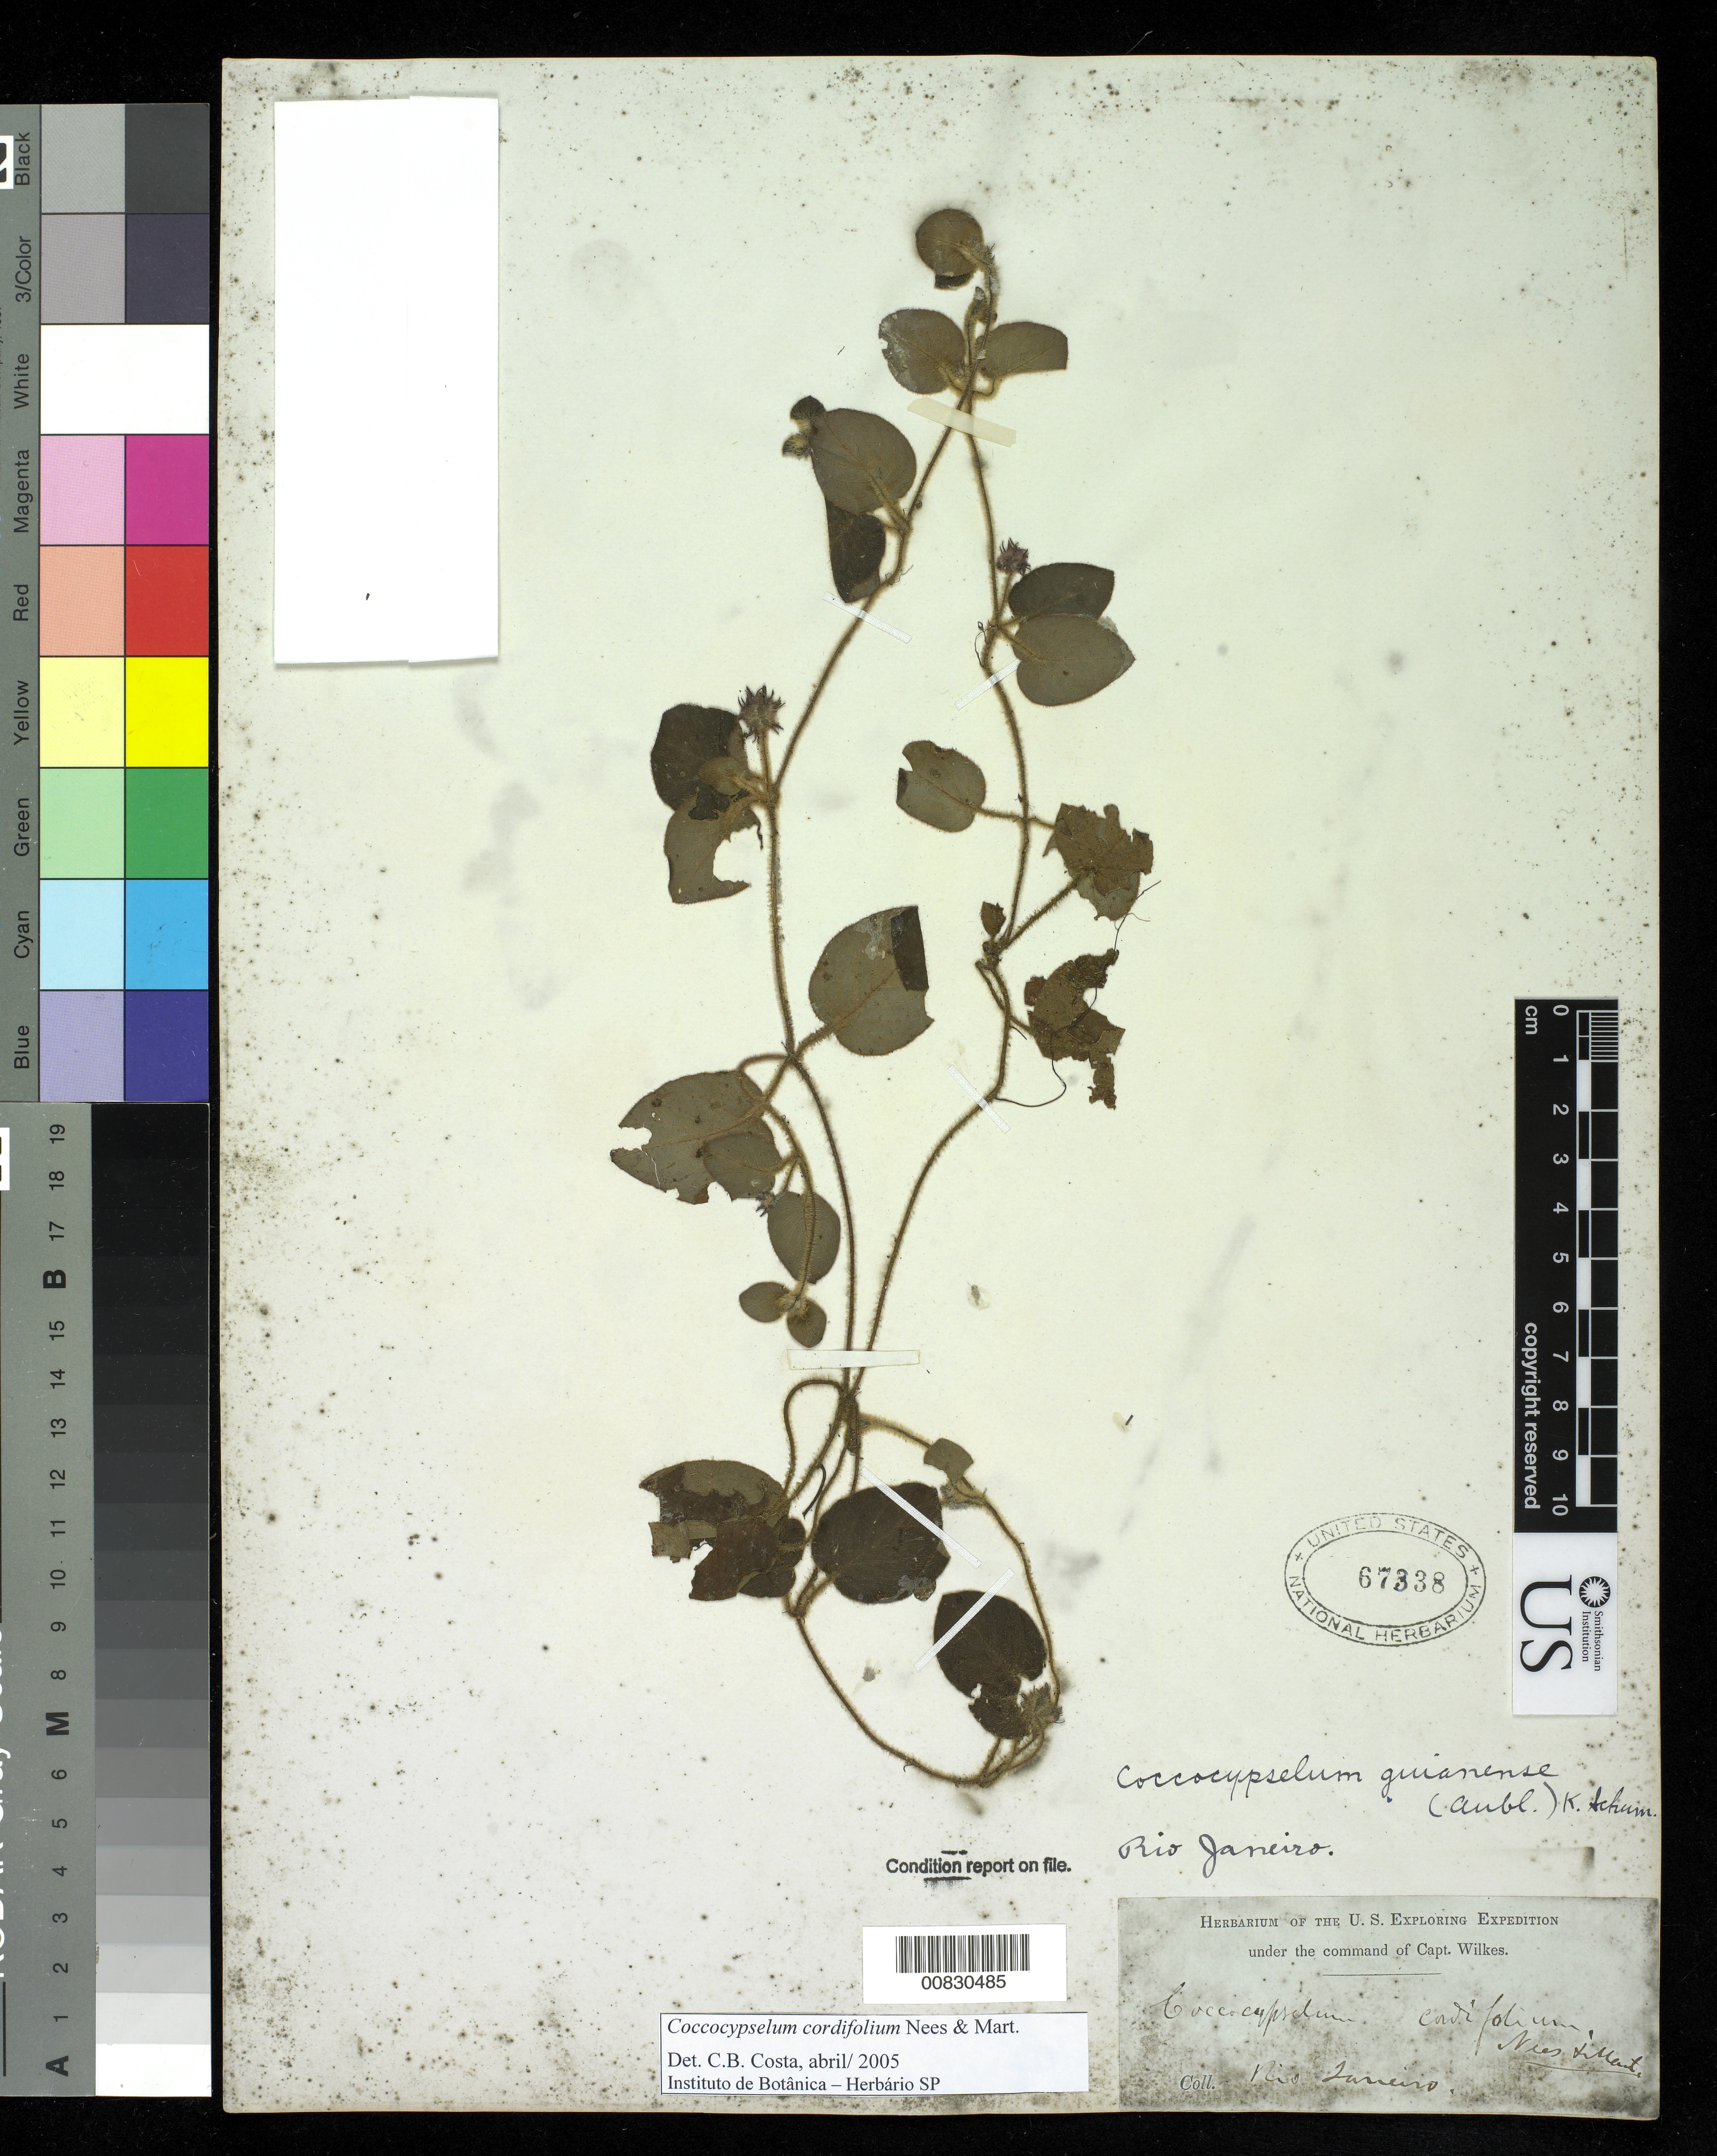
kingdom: Plantae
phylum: Tracheophyta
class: Magnoliopsida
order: Gentianales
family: Rubiaceae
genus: Coccocypselum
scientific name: Coccocypselum cordifolium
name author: Nees & Mart.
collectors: Wilkes Explor. Exped.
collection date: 1838/1842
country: Brazil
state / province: Rio de Janeiro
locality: Rio Janeiro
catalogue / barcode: US 67338